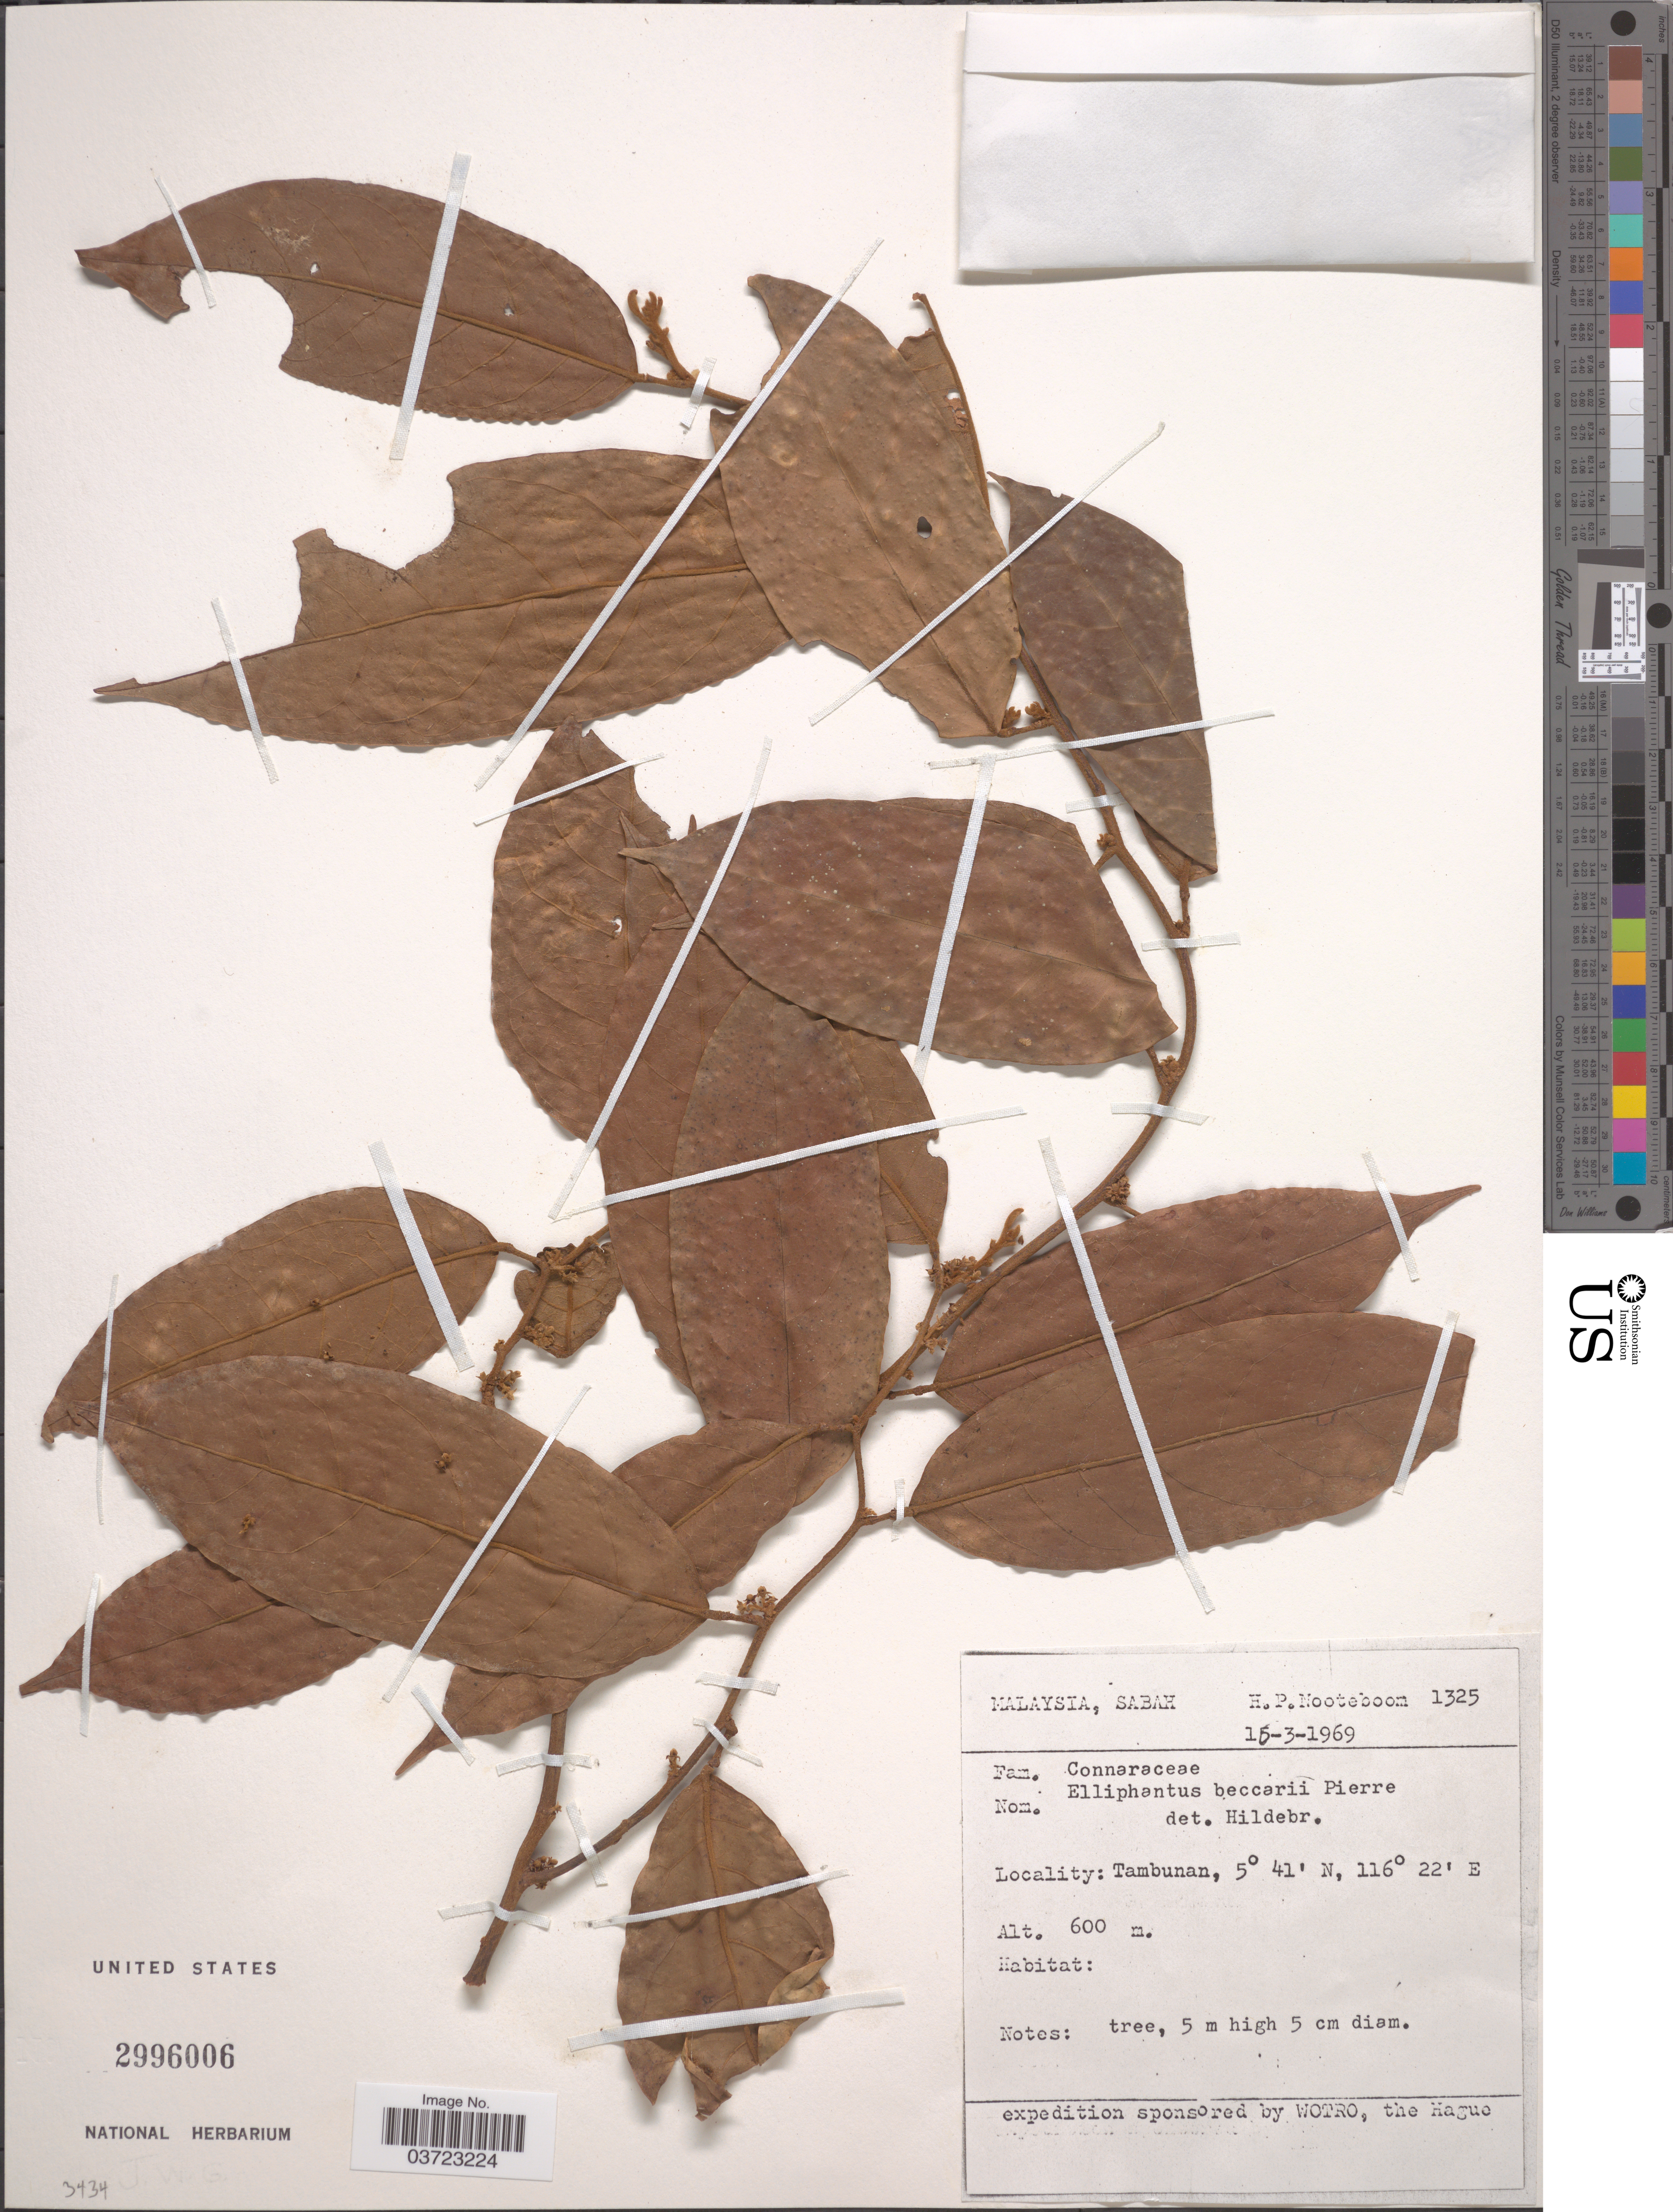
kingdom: Plantae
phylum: Tracheophyta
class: Magnoliopsida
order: Oxalidales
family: Connaraceae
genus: Ellipanthus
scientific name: Ellipanthus beccarii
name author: Pierre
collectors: H. P. Nooteboom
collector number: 1325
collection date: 1969-03-16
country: Malaysia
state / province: Sabah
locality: Tambunan.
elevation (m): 600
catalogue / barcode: US 2996006